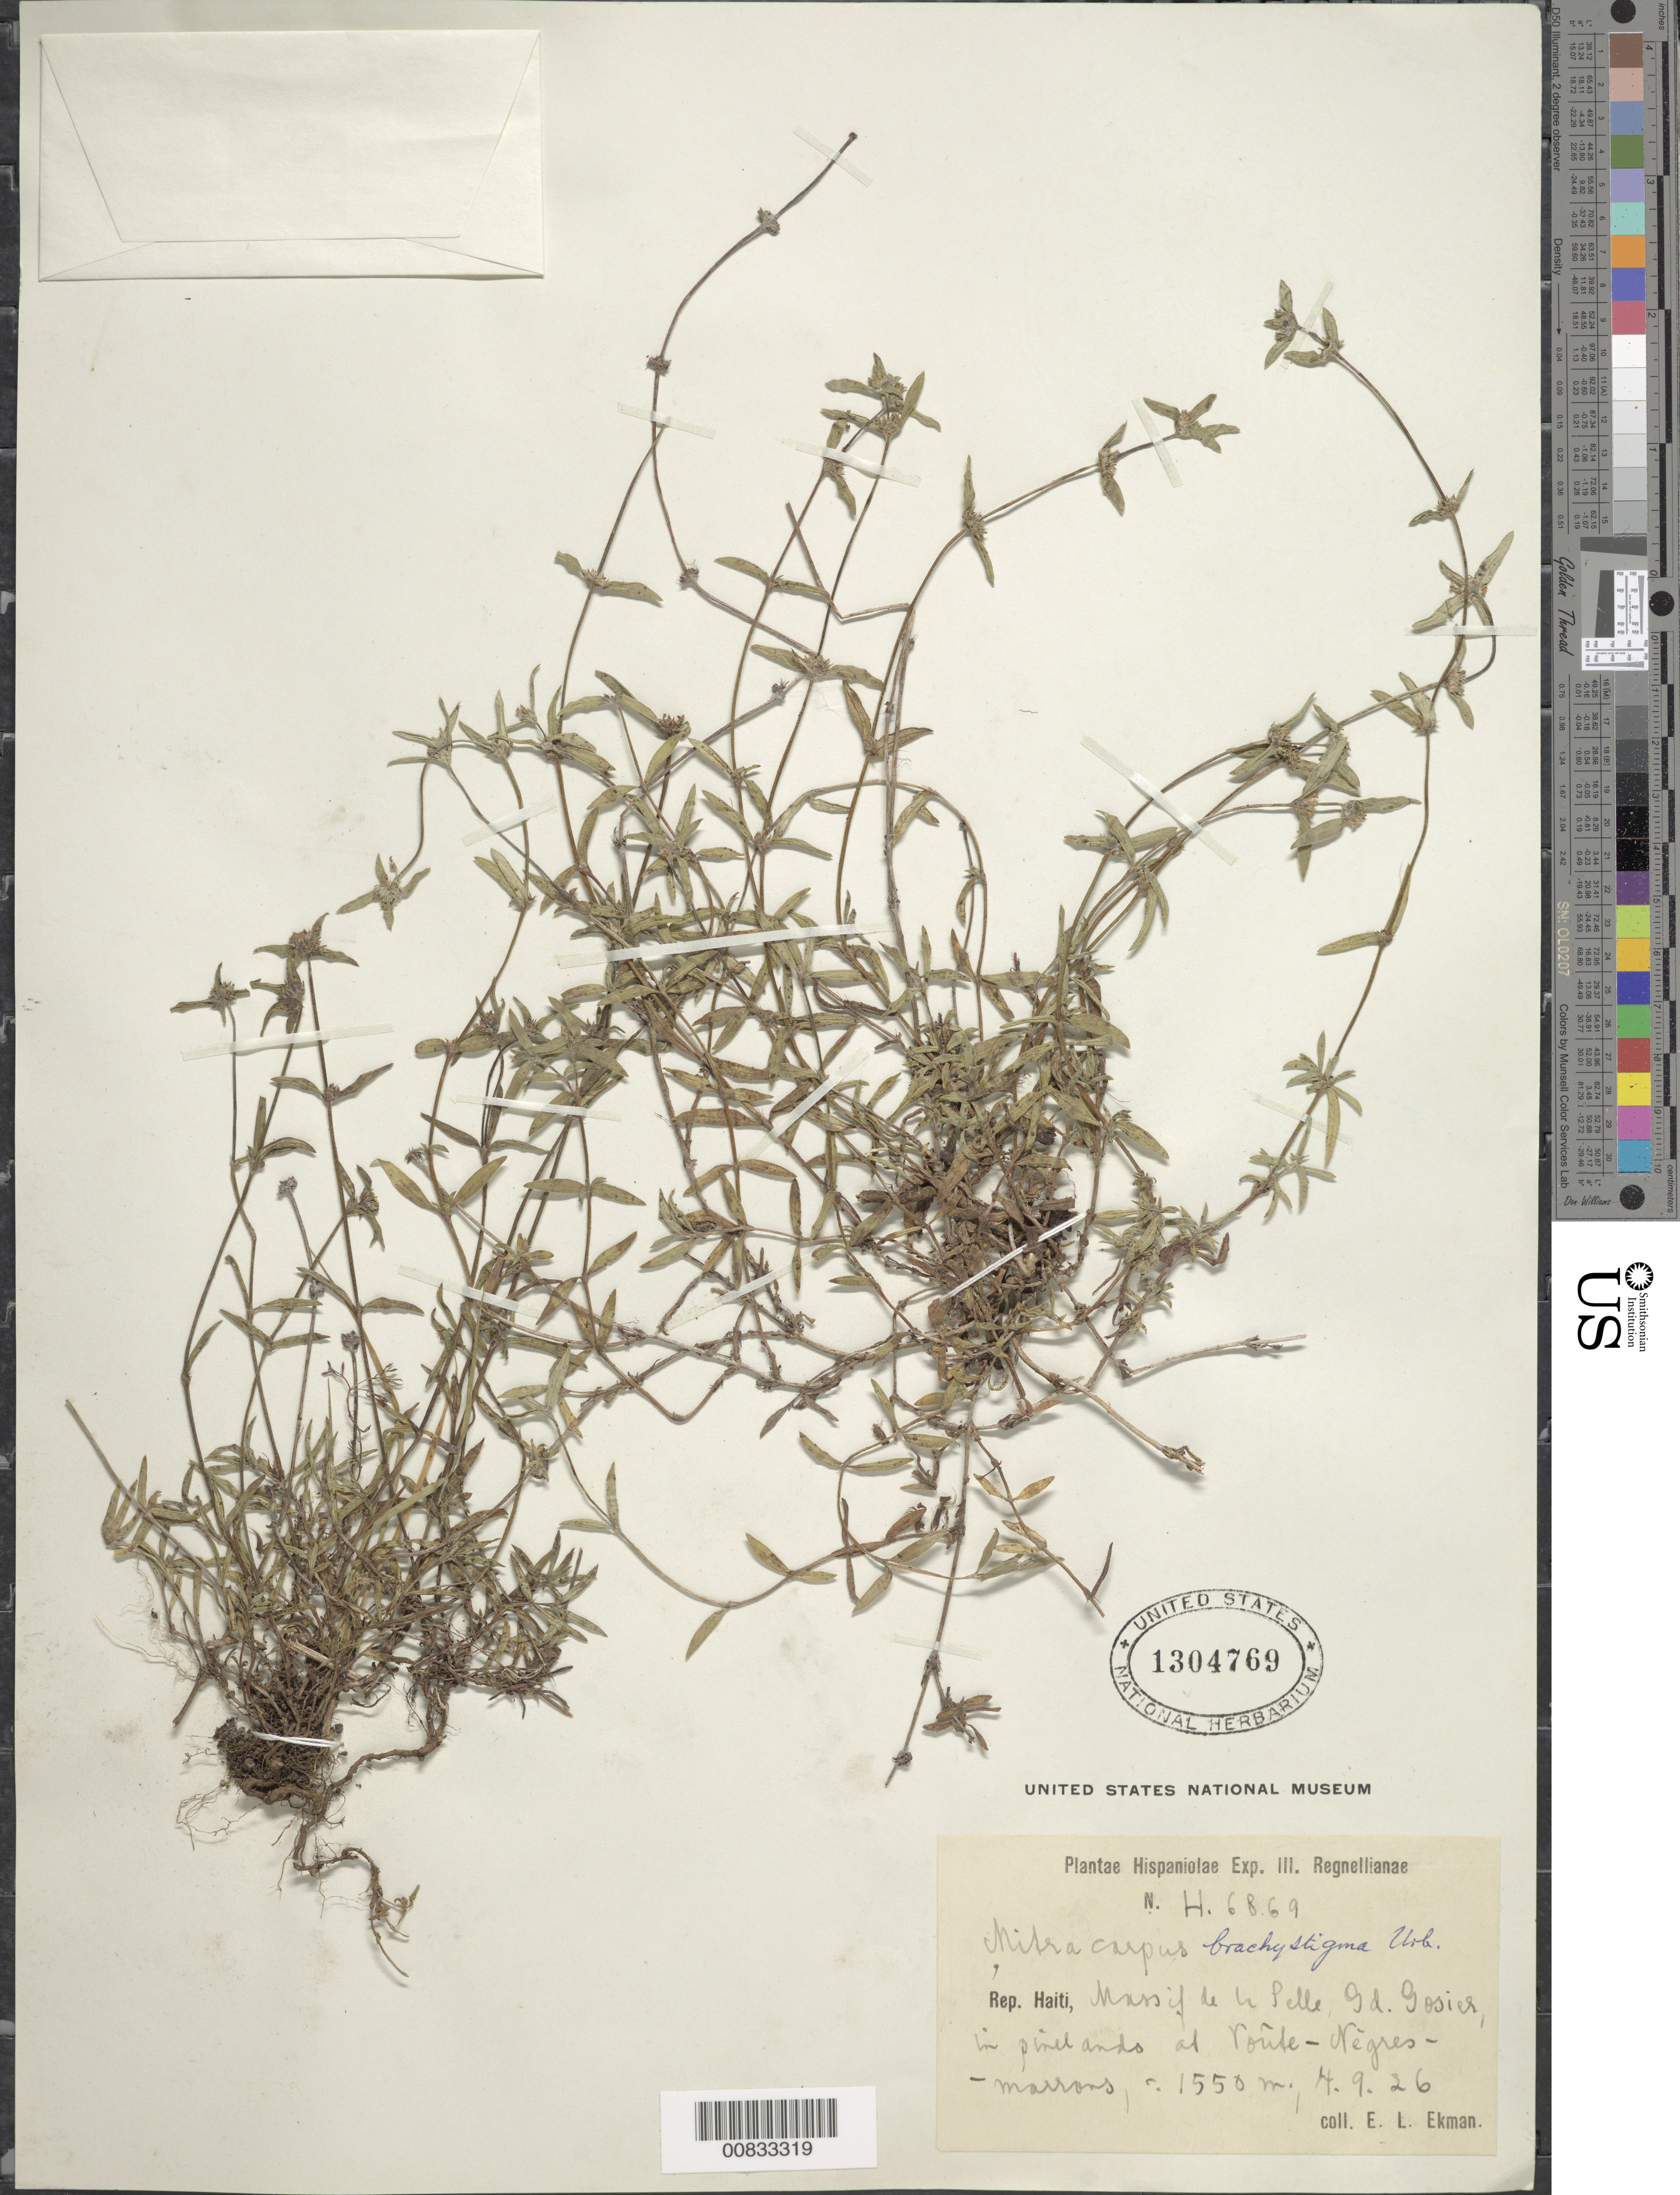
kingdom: Plantae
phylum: Tracheophyta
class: Magnoliopsida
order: Gentianales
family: Rubiaceae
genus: Mitracarpus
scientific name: Mitracarpus brachystigma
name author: Urb.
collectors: E. L. Ekman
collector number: H 6869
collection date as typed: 04 Sep 1926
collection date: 1926-09-04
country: Haiti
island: Hispaniola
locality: Massif de la Selle, Gd. Gosier, at Voûte-Nègres-Marrons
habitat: In pinelands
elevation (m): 1550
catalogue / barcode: US 1304769